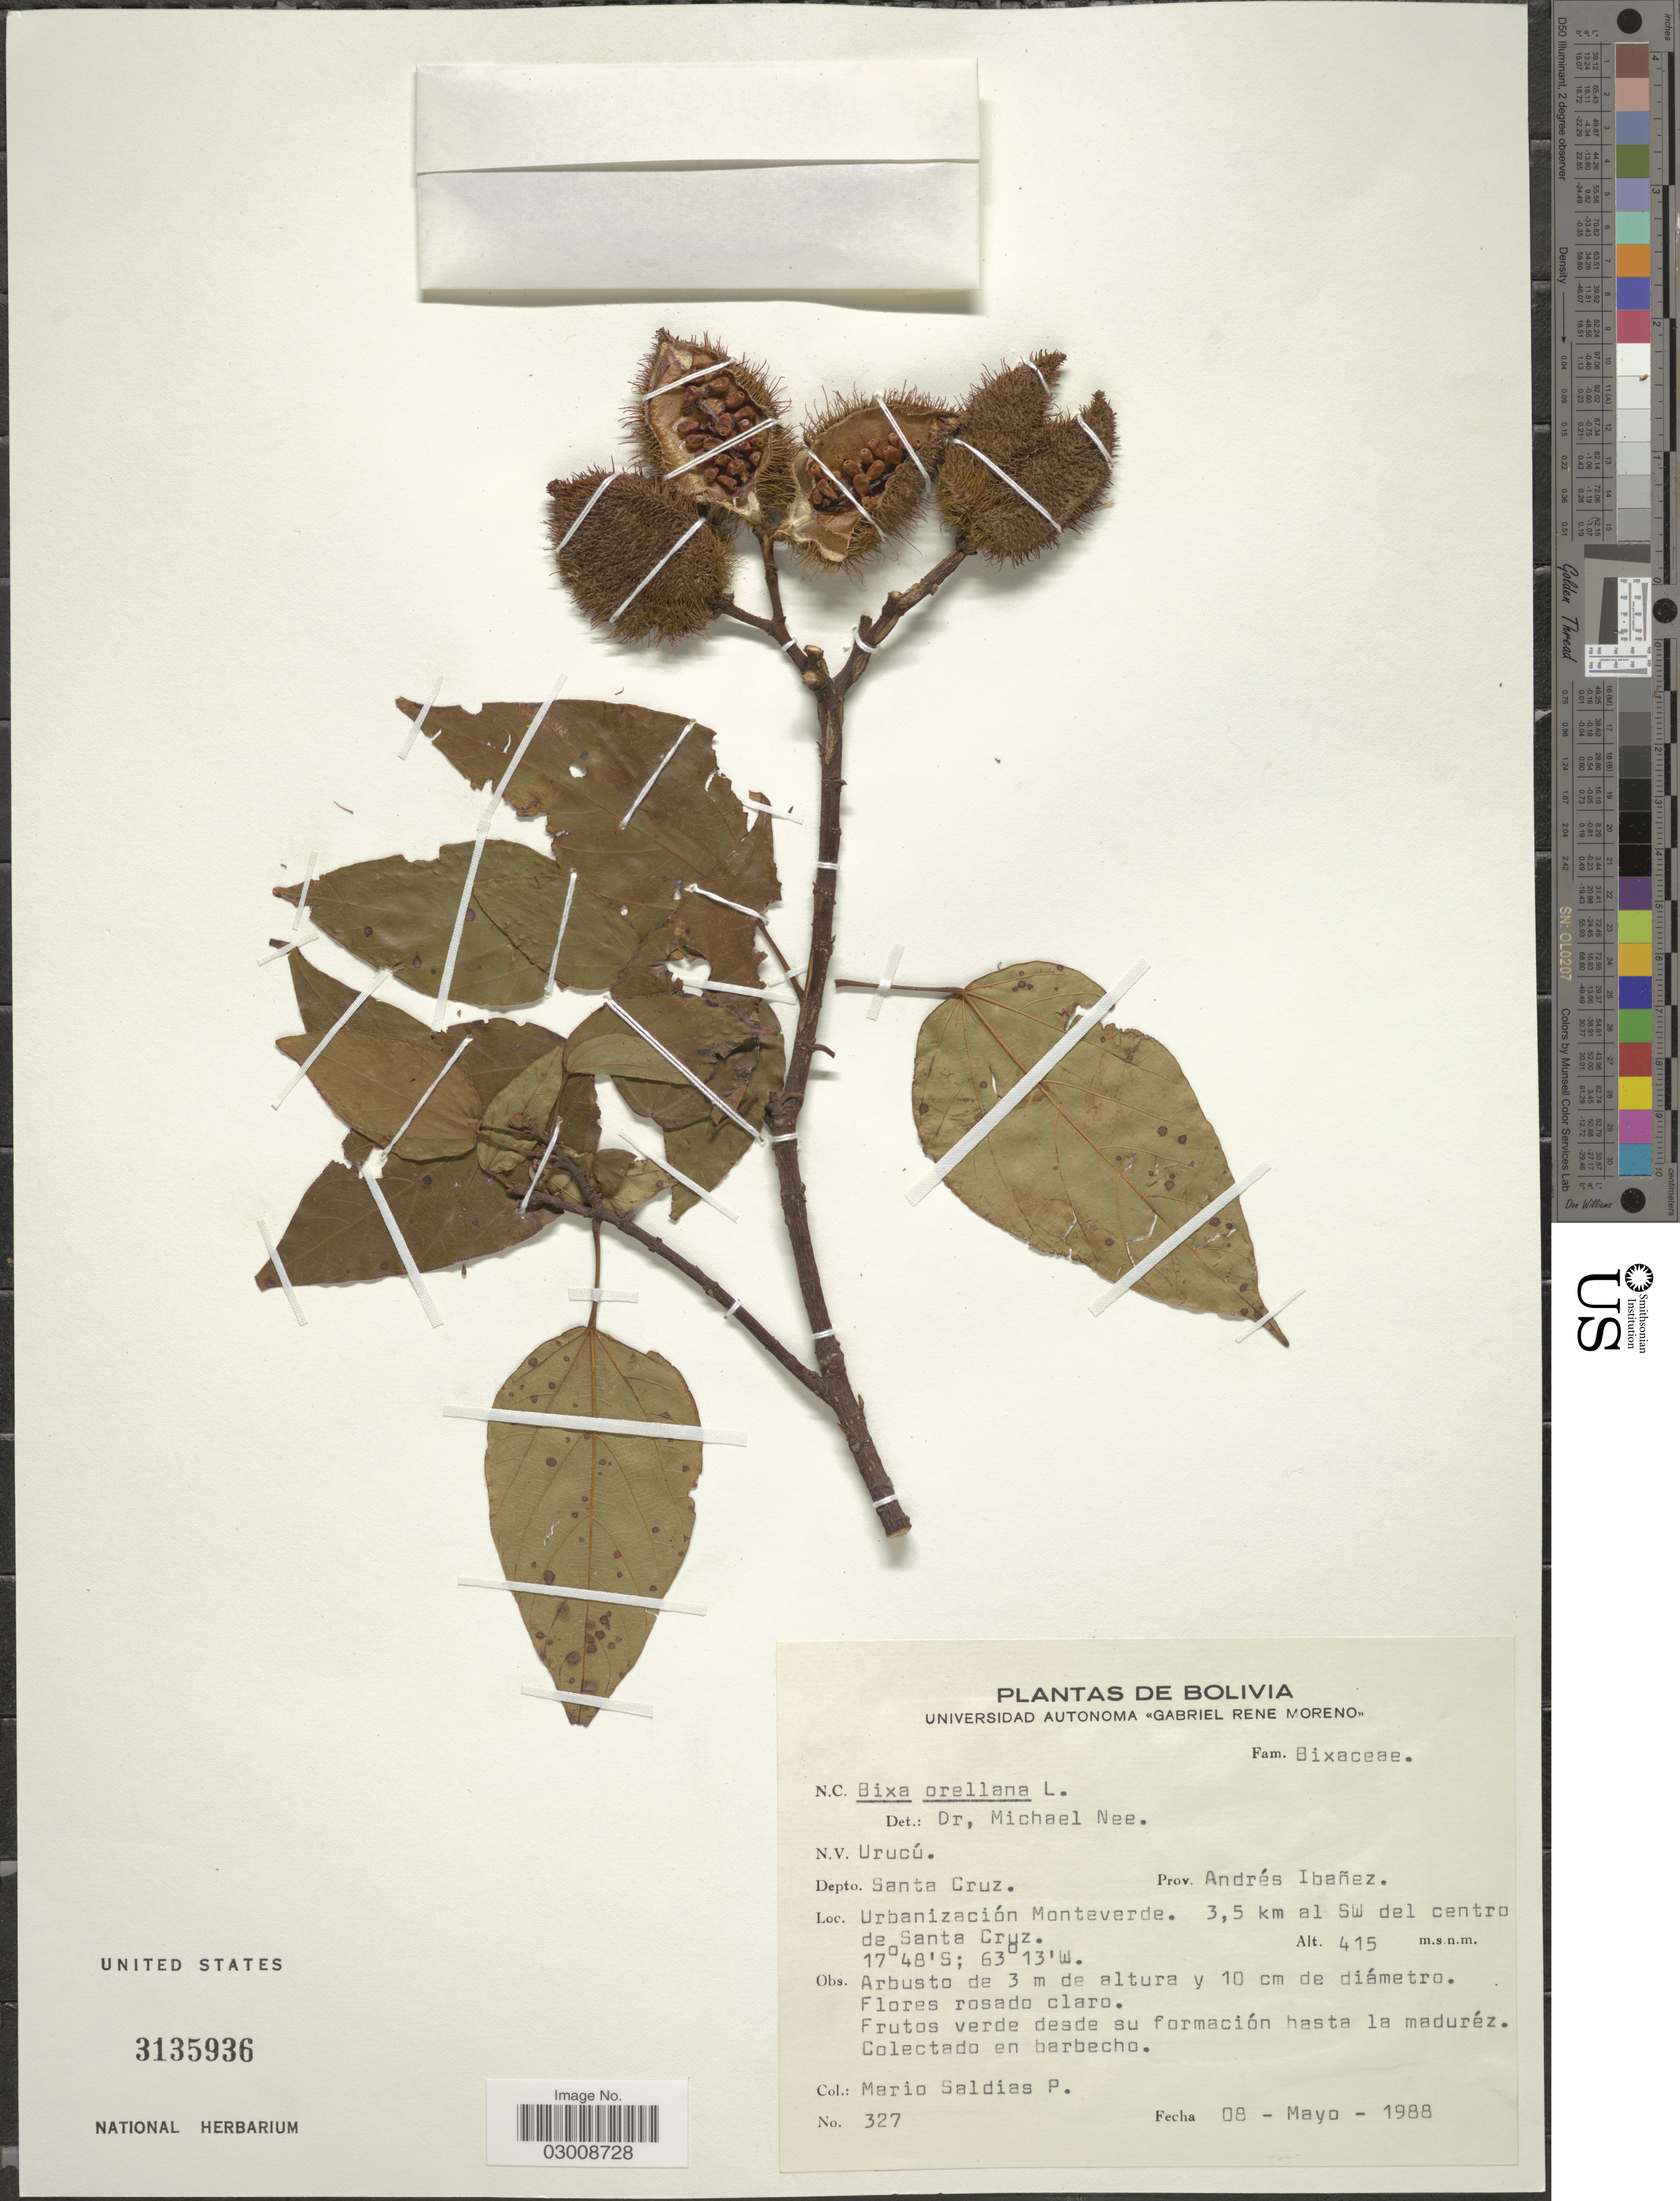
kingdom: Plantae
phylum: Tracheophyta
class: Magnoliopsida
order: Malvales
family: Bixaceae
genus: Bixa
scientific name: Bixa orellana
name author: L.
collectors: M. Saldias Paz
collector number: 327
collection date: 1988-05-08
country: Bolivia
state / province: Santa Cruz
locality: Depto. Santa Cruz, Prov. Andrés Ibañez, Urbanizacíon Monteverde, 3.5 km al SW del centro de Santa Cruz.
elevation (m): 415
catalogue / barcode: US 3135936